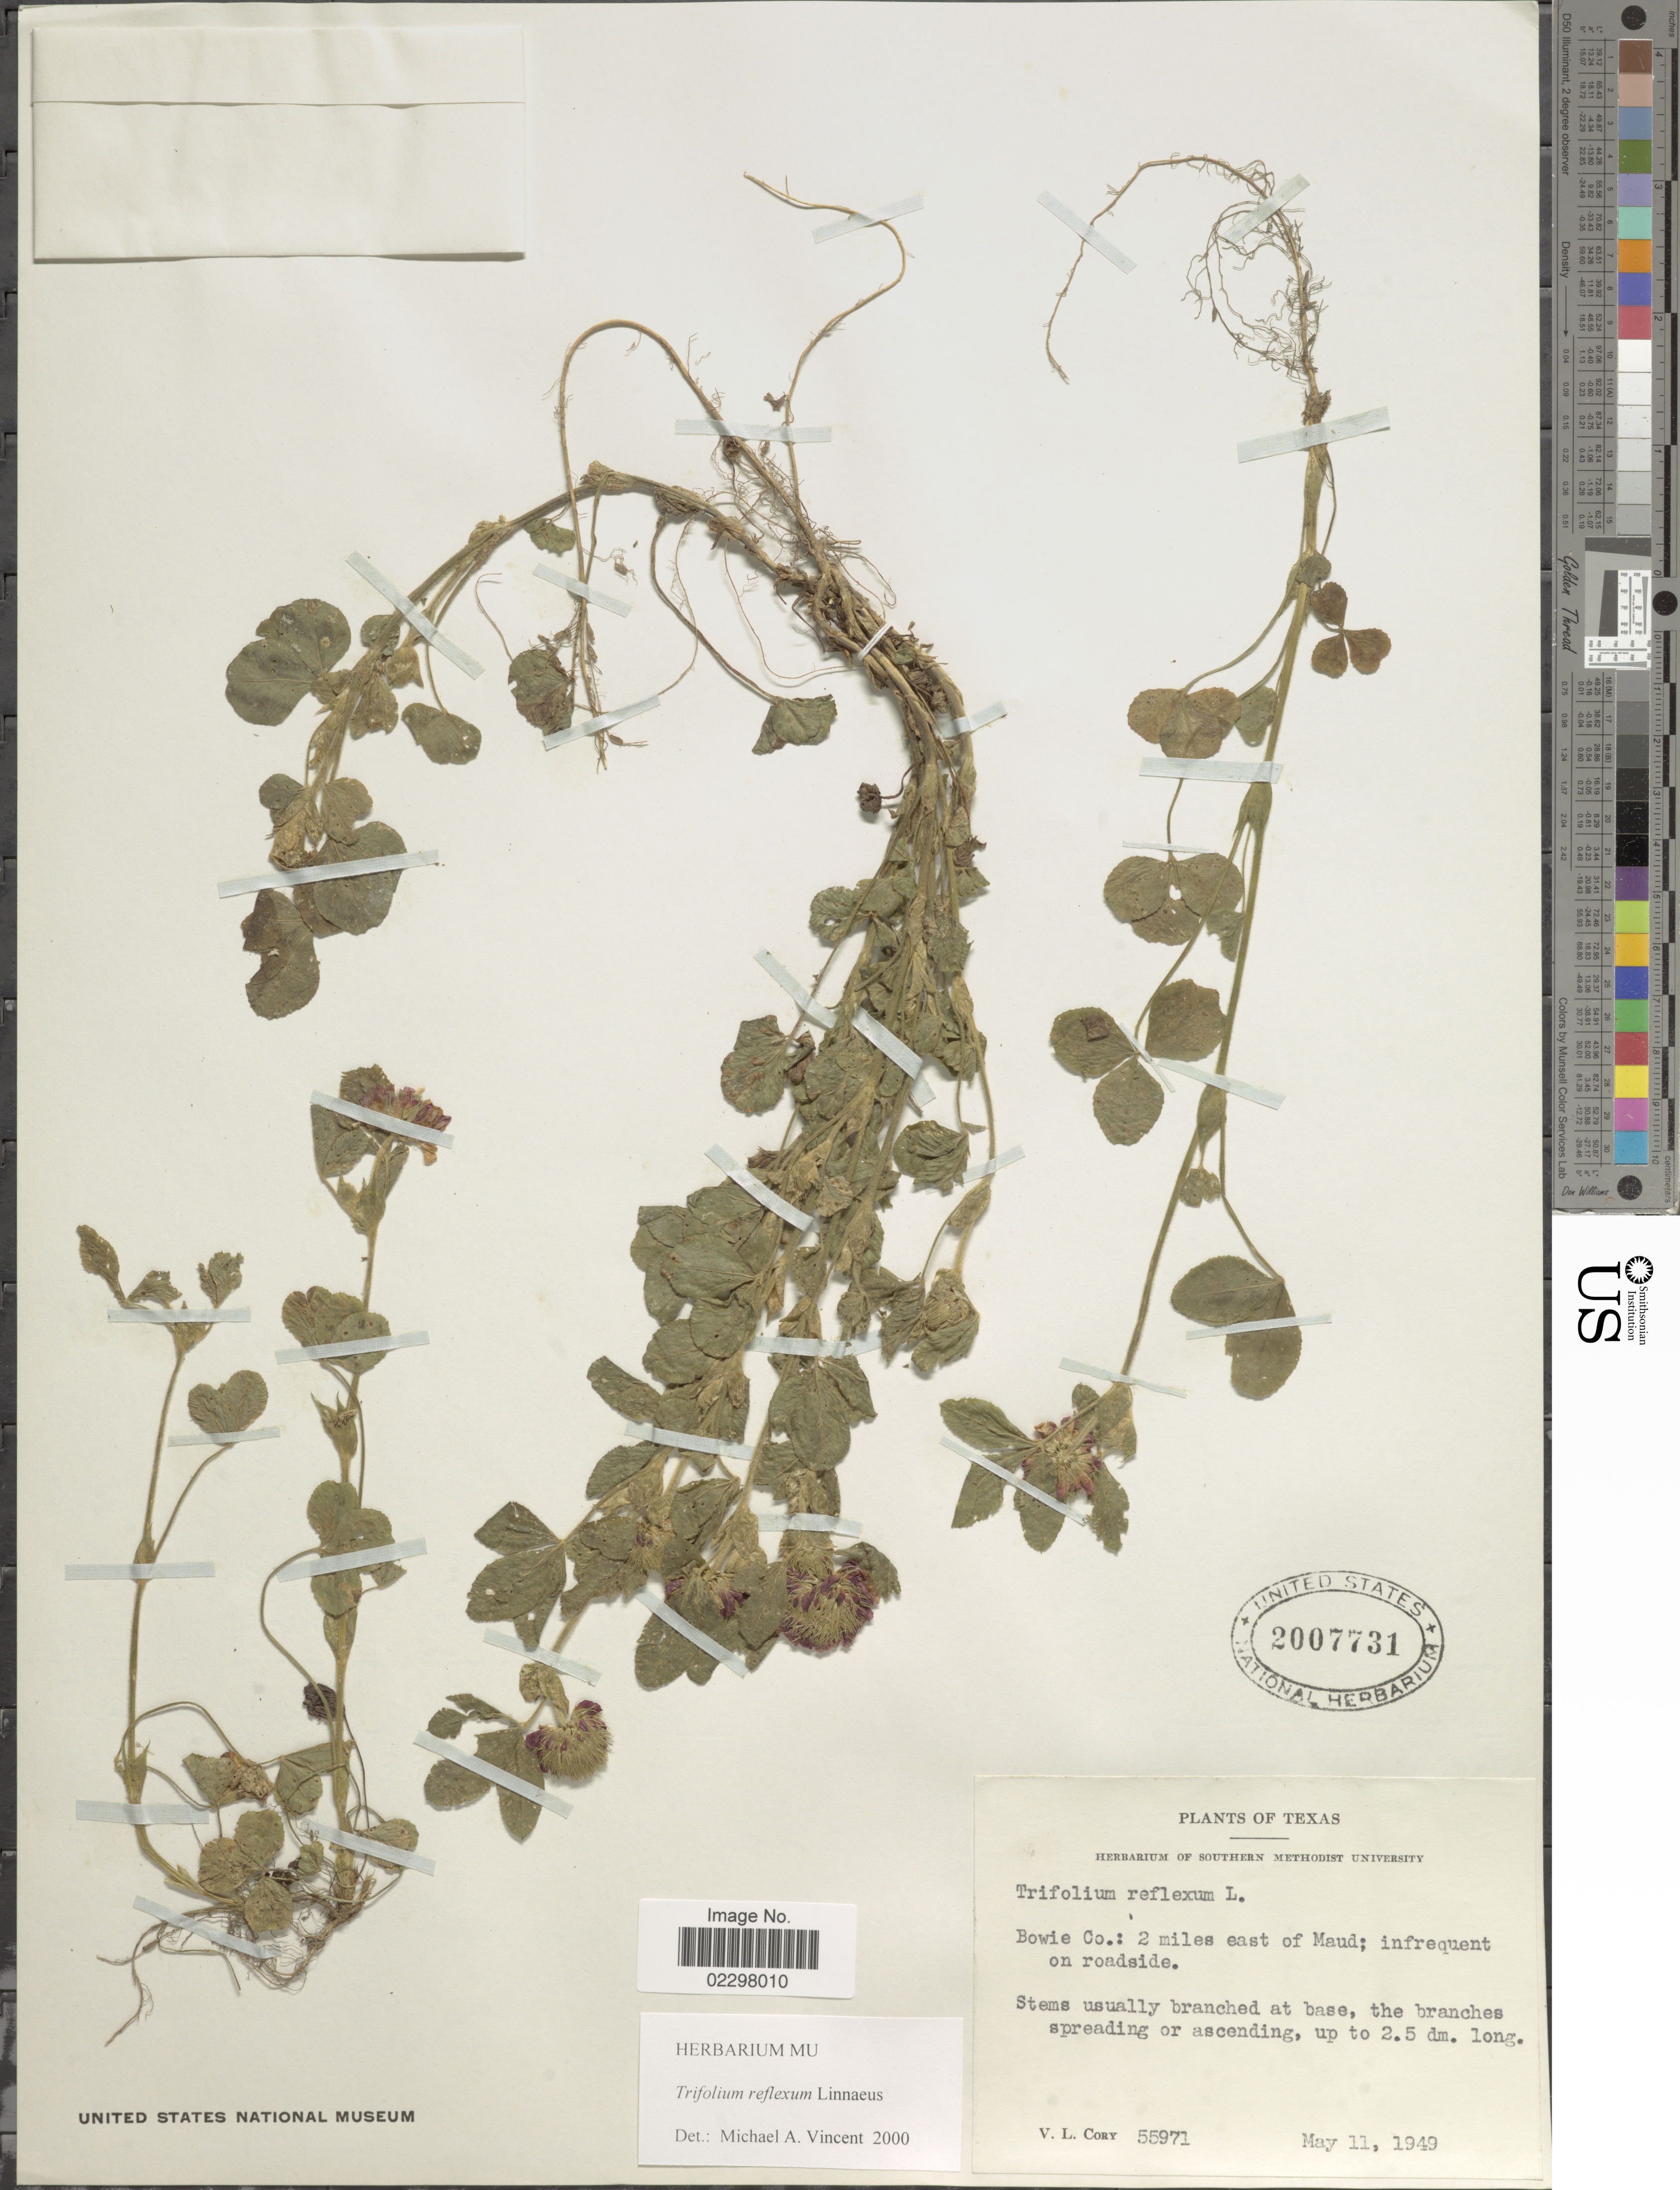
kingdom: Plantae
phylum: Tracheophyta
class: Magnoliopsida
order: Fabales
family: Fabaceae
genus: Trifolium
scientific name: Trifolium reflexum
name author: L.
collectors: V. Cory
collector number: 55971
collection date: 1949-05-11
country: United States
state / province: Texas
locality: Bowie Co.: 2 miles east of Maud; infrequent on roadside.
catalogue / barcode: US 2007731